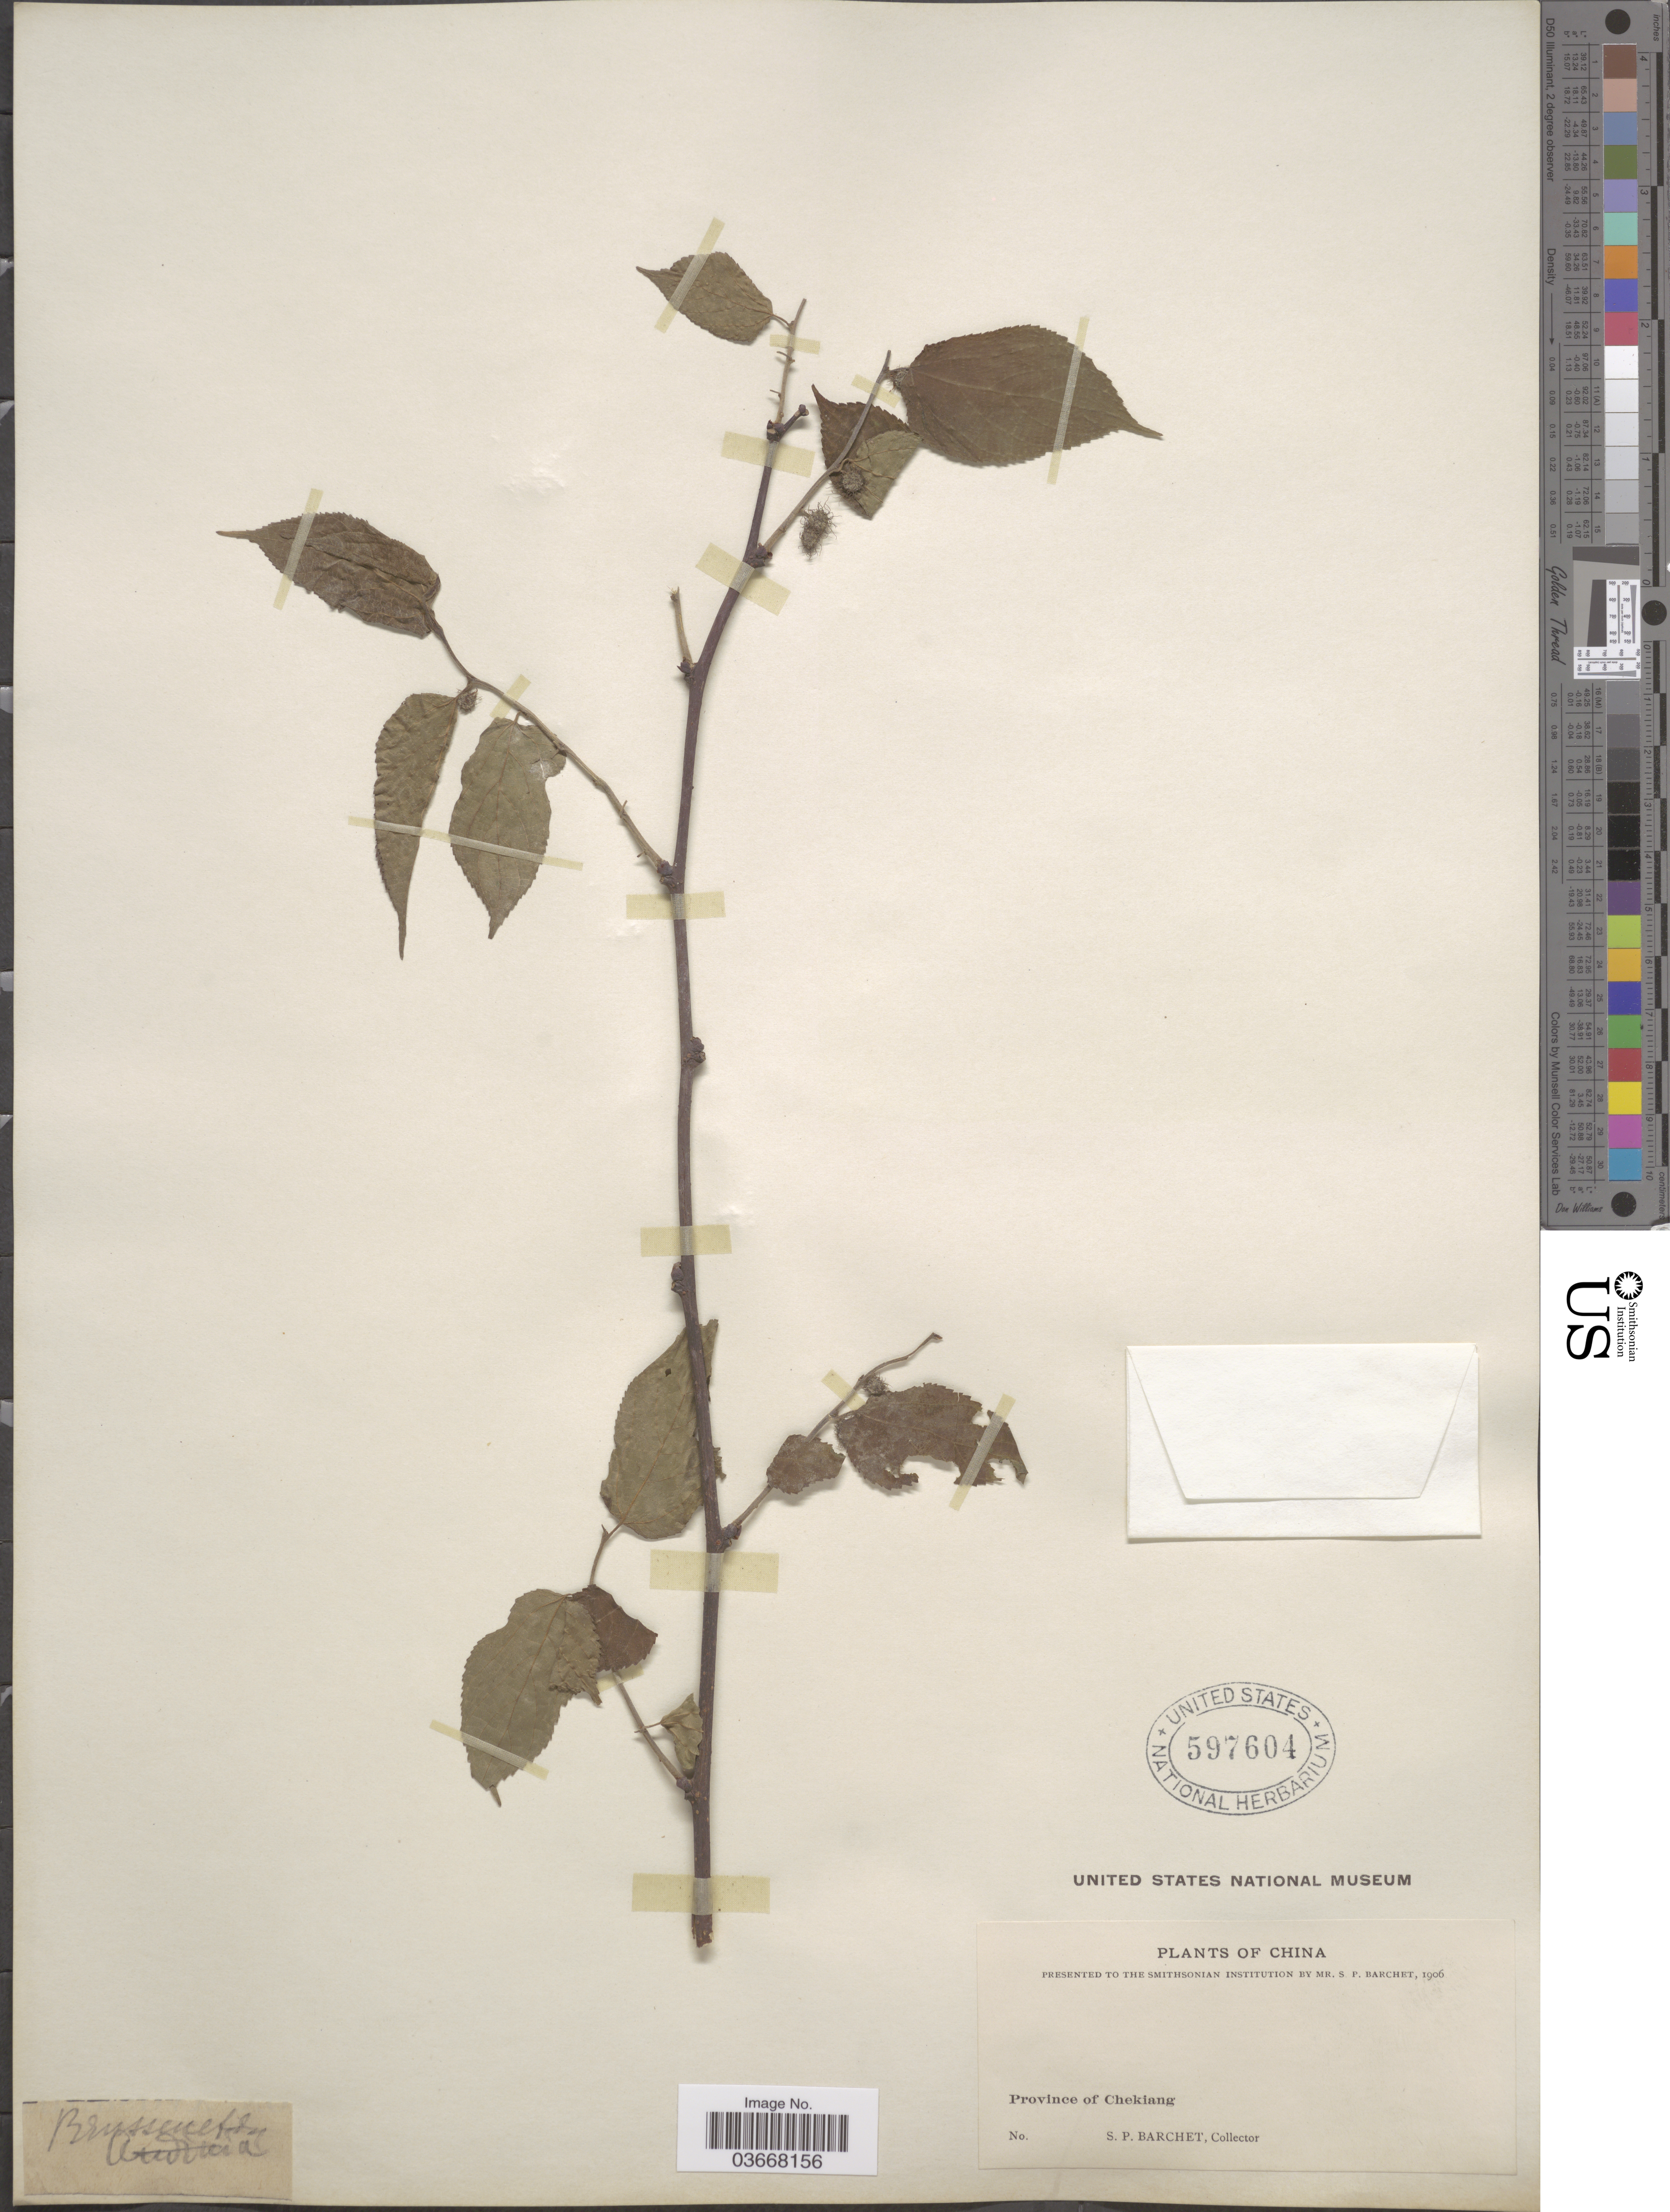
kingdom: Plantae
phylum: Tracheophyta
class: Magnoliopsida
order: Rosales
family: Moraceae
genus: Broussonetia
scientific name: Broussonetia kaempferi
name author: Siebold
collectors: S. P. Barchet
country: China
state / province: Zhejiang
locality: Province of Chekiang.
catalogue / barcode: US 597604